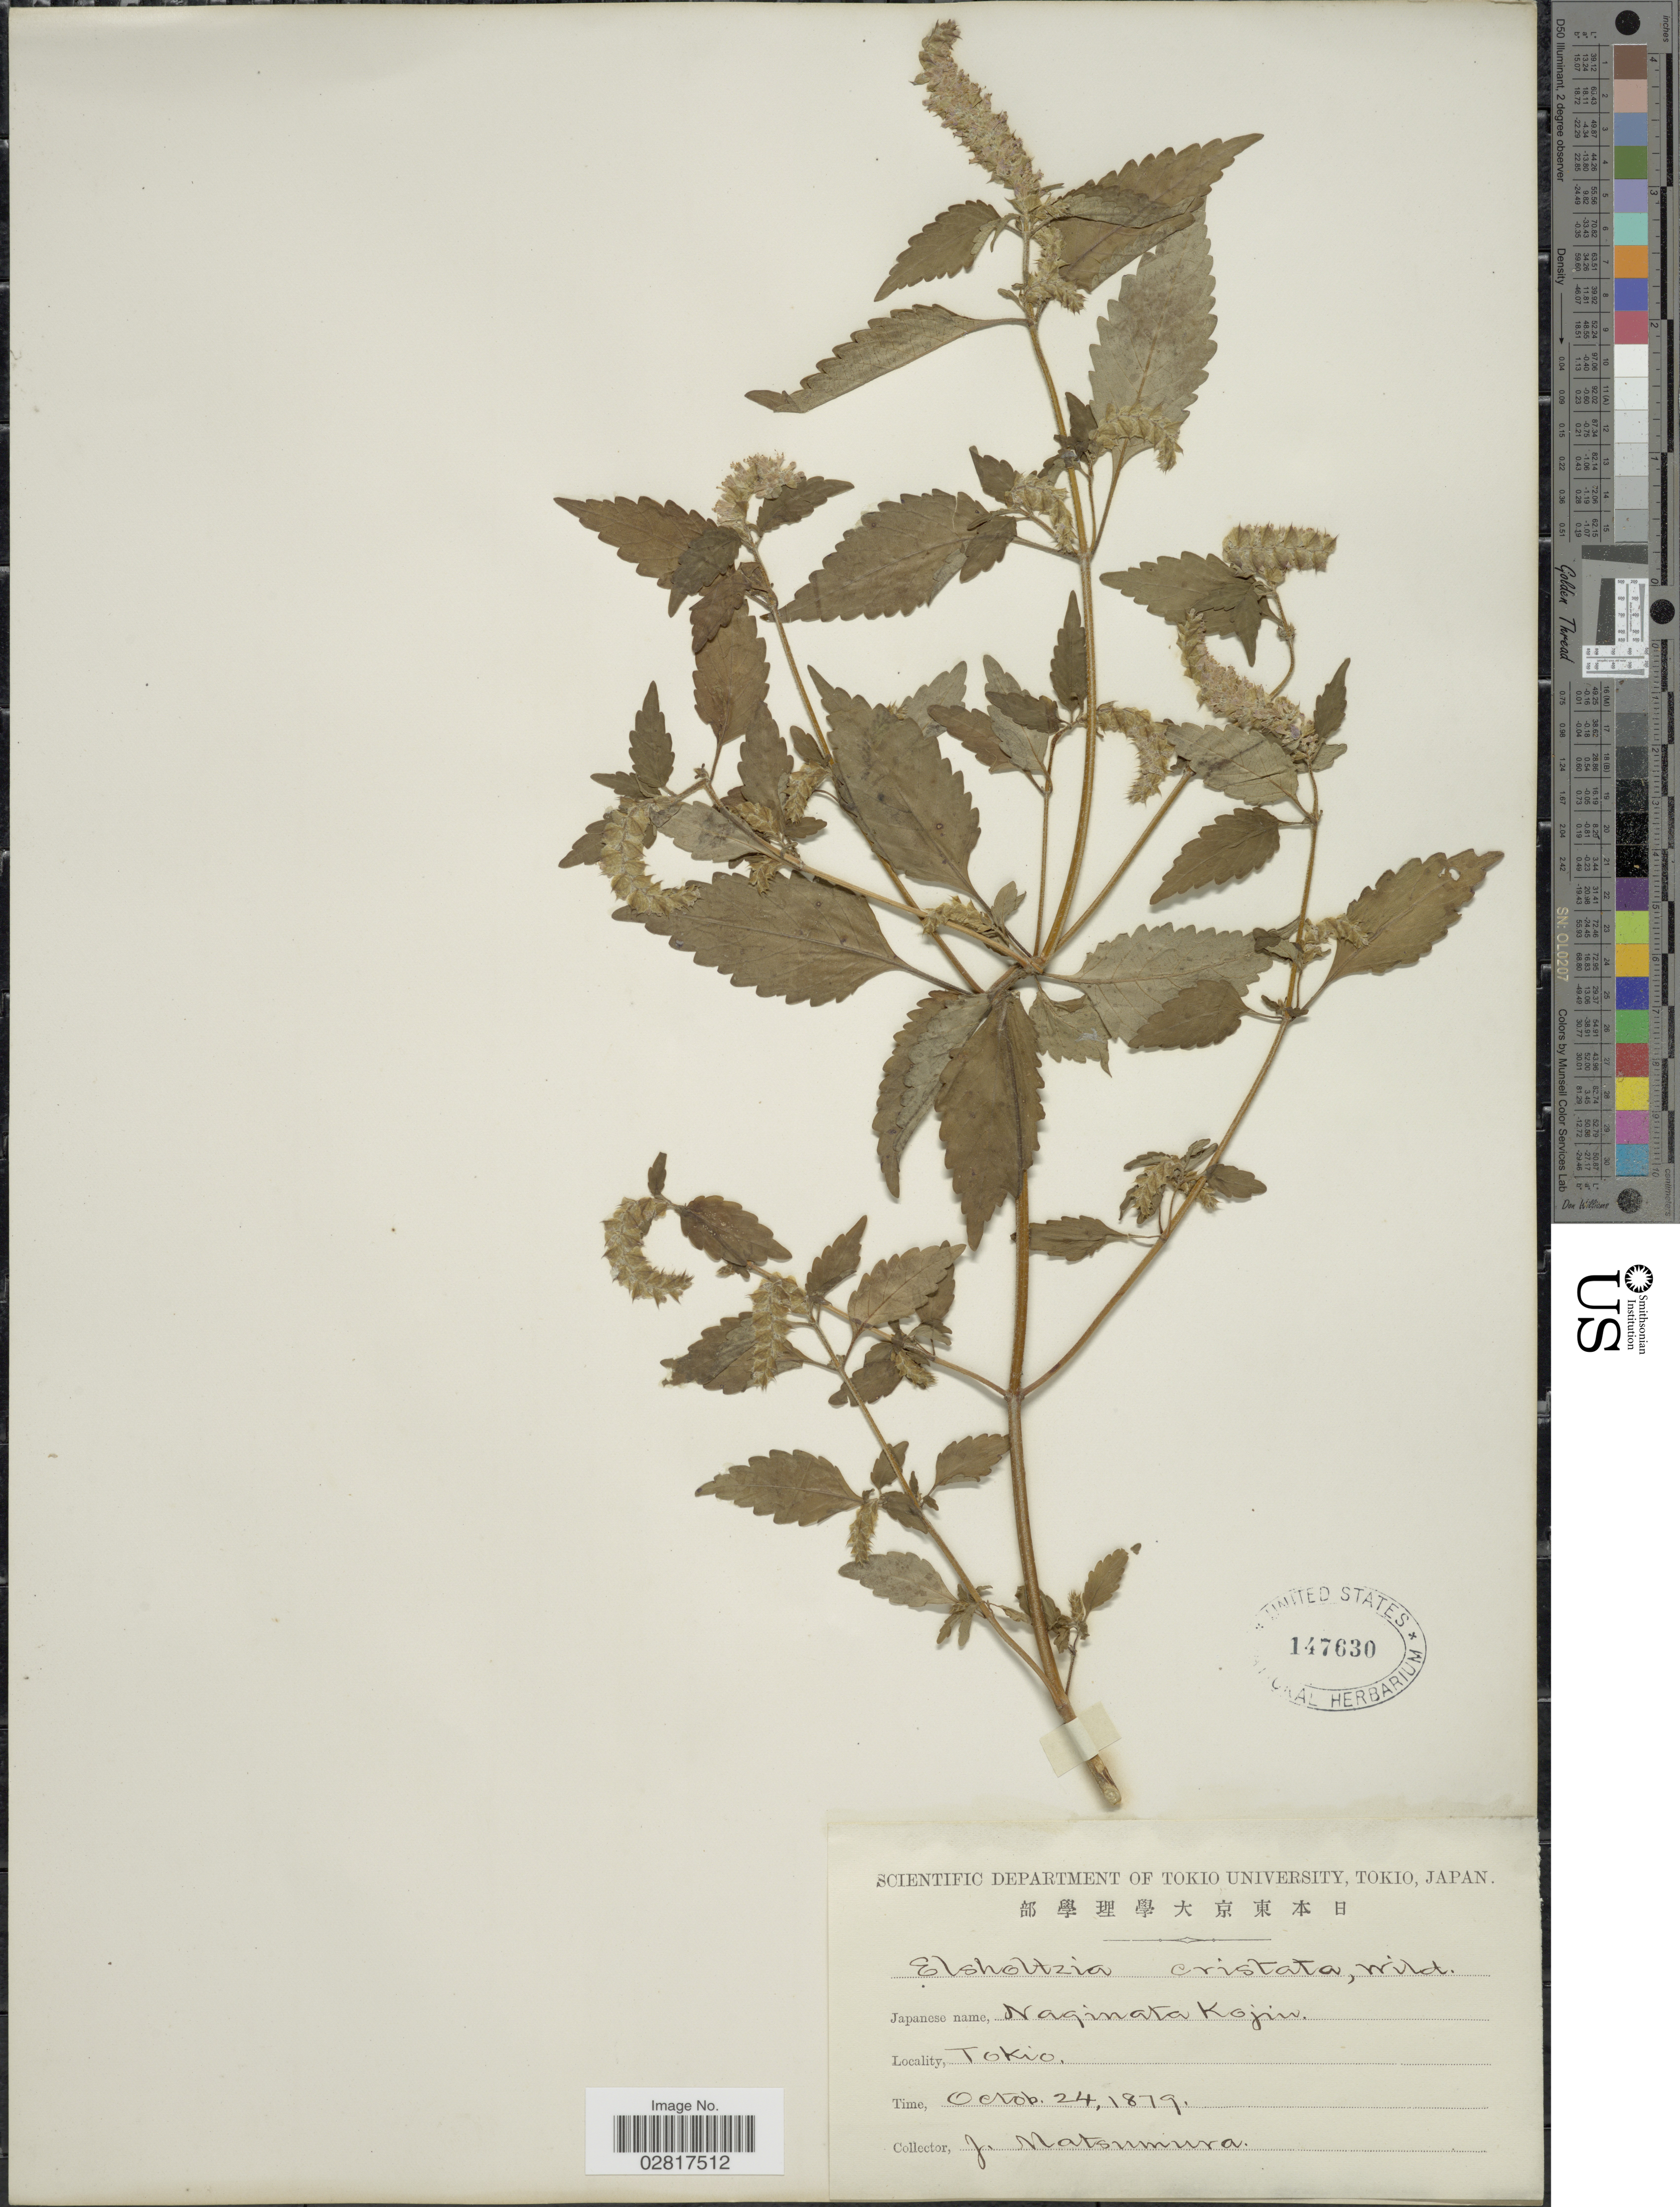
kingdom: Plantae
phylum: Tracheophyta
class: Magnoliopsida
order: Lamiales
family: Lamiaceae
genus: Elsholtzia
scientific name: Elsholtzia patrinii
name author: (Lepech.) Garcke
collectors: J. Matsumura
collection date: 1879-10-24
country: Japan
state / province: Tokyo, Federal City of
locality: Tokio.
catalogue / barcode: US 147630